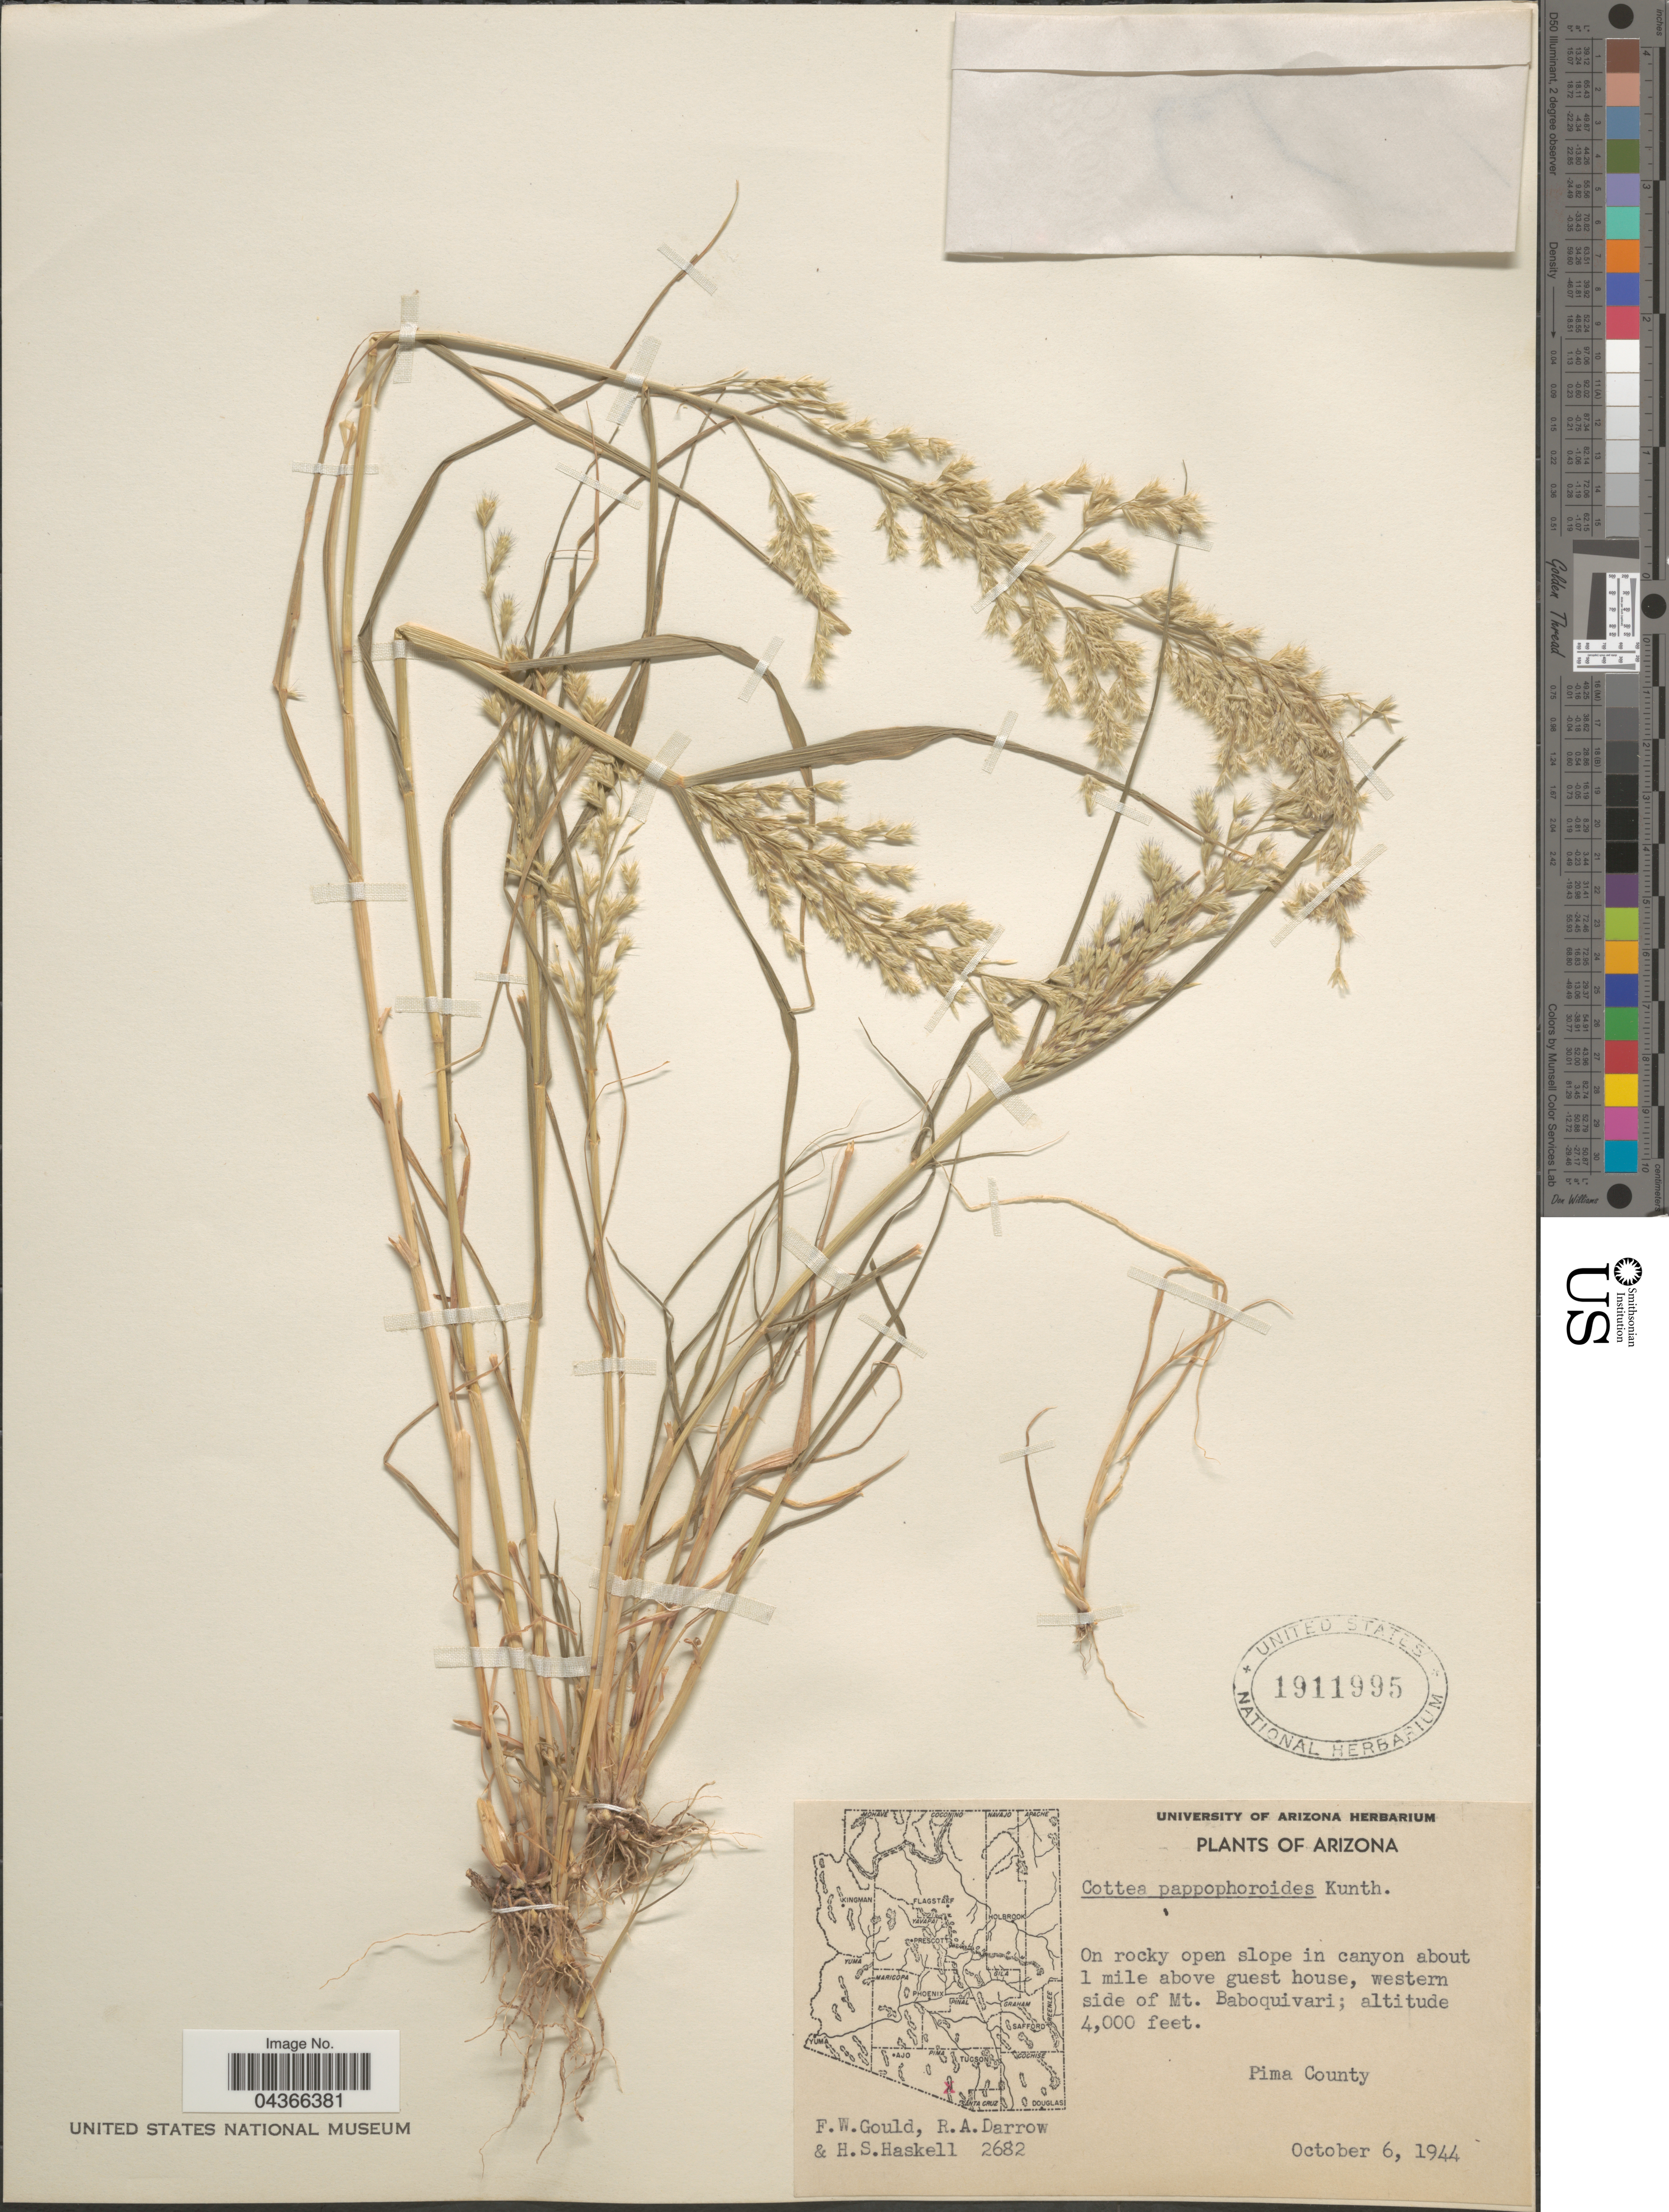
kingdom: Plantae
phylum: Tracheophyta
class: Liliopsida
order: Poales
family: Poaceae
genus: Cottea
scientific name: Cottea pappophoroides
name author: Kunth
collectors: F. W. Gould, R. A. Darrow & H. Haskell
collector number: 2682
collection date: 1944-10-06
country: United States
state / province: Arizona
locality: On rocky open slope in canyon about 1 mile above guest house, western side of Mt. Baboquivari; Pima County.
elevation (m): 1219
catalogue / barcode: US 1911995